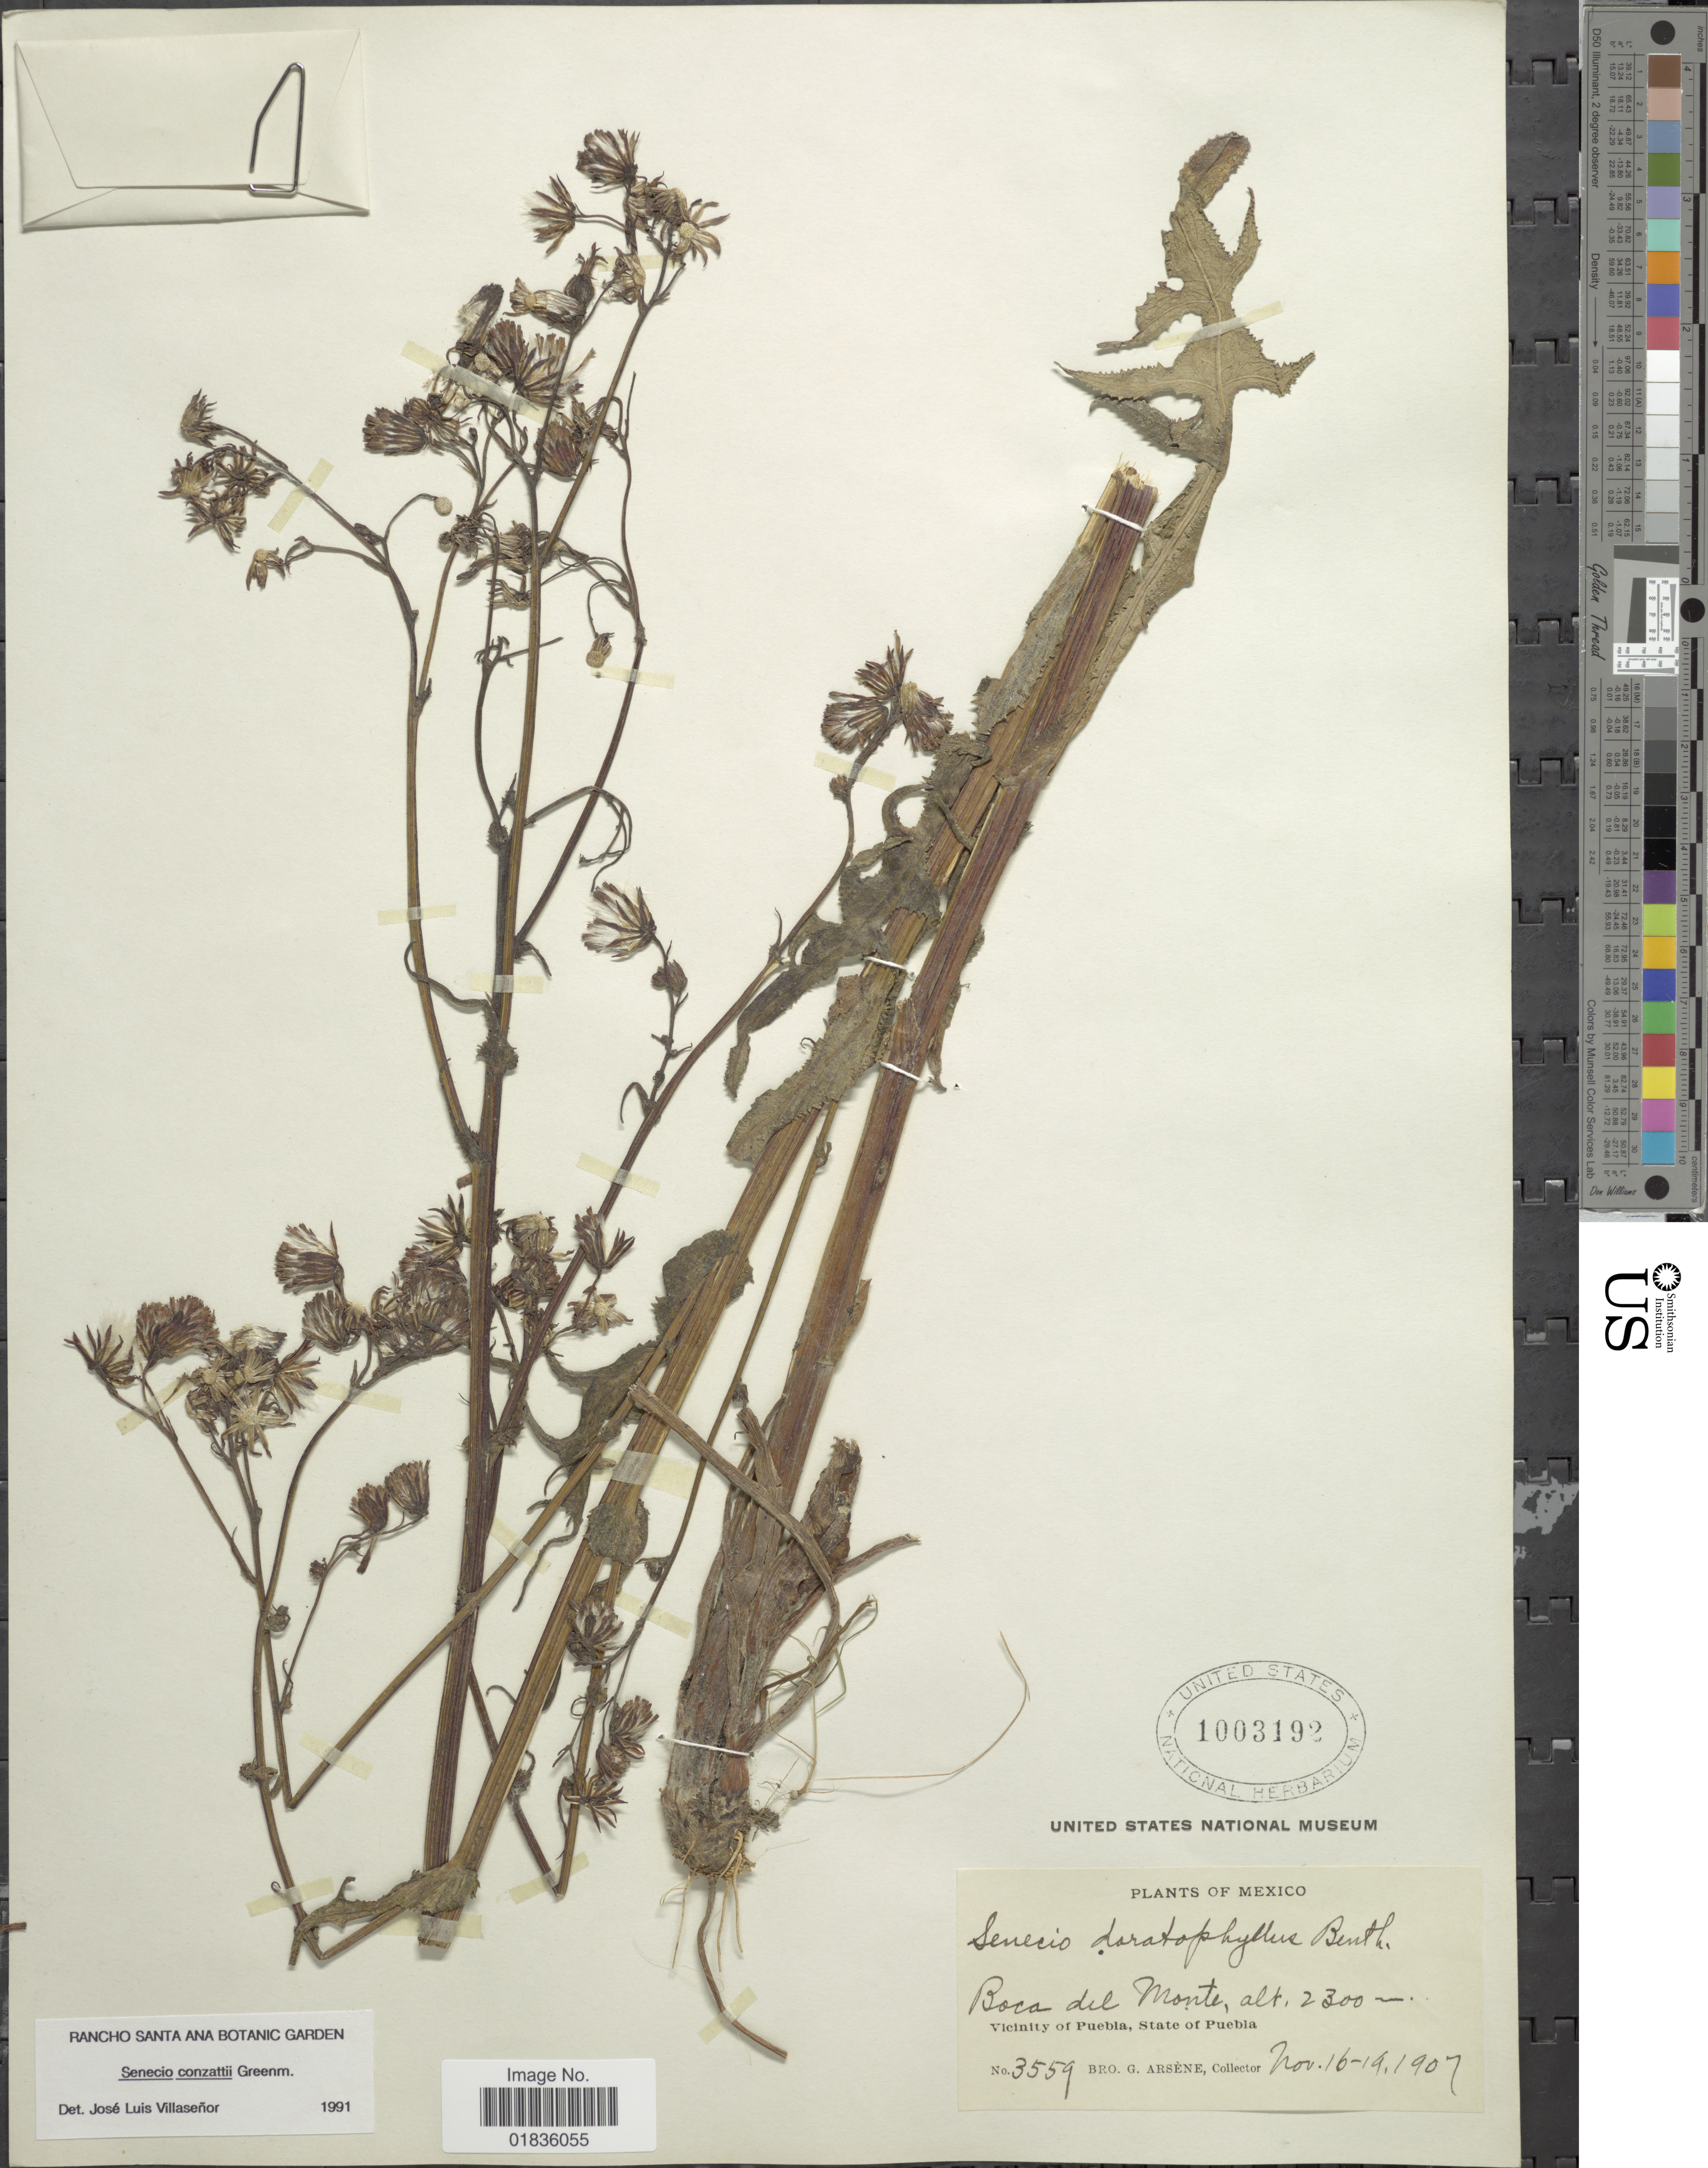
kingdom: Plantae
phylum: Tracheophyta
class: Magnoliopsida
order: Asterales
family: Asteraceae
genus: Senecio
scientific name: Senecio conzattii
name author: Greenm.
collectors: Bro. G. Arsène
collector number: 3559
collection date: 1907-11-16/1907-11-19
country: Mexico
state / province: Puebla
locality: Boca del Monte, vicinity of Puebla.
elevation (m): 2300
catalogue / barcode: US 1003192